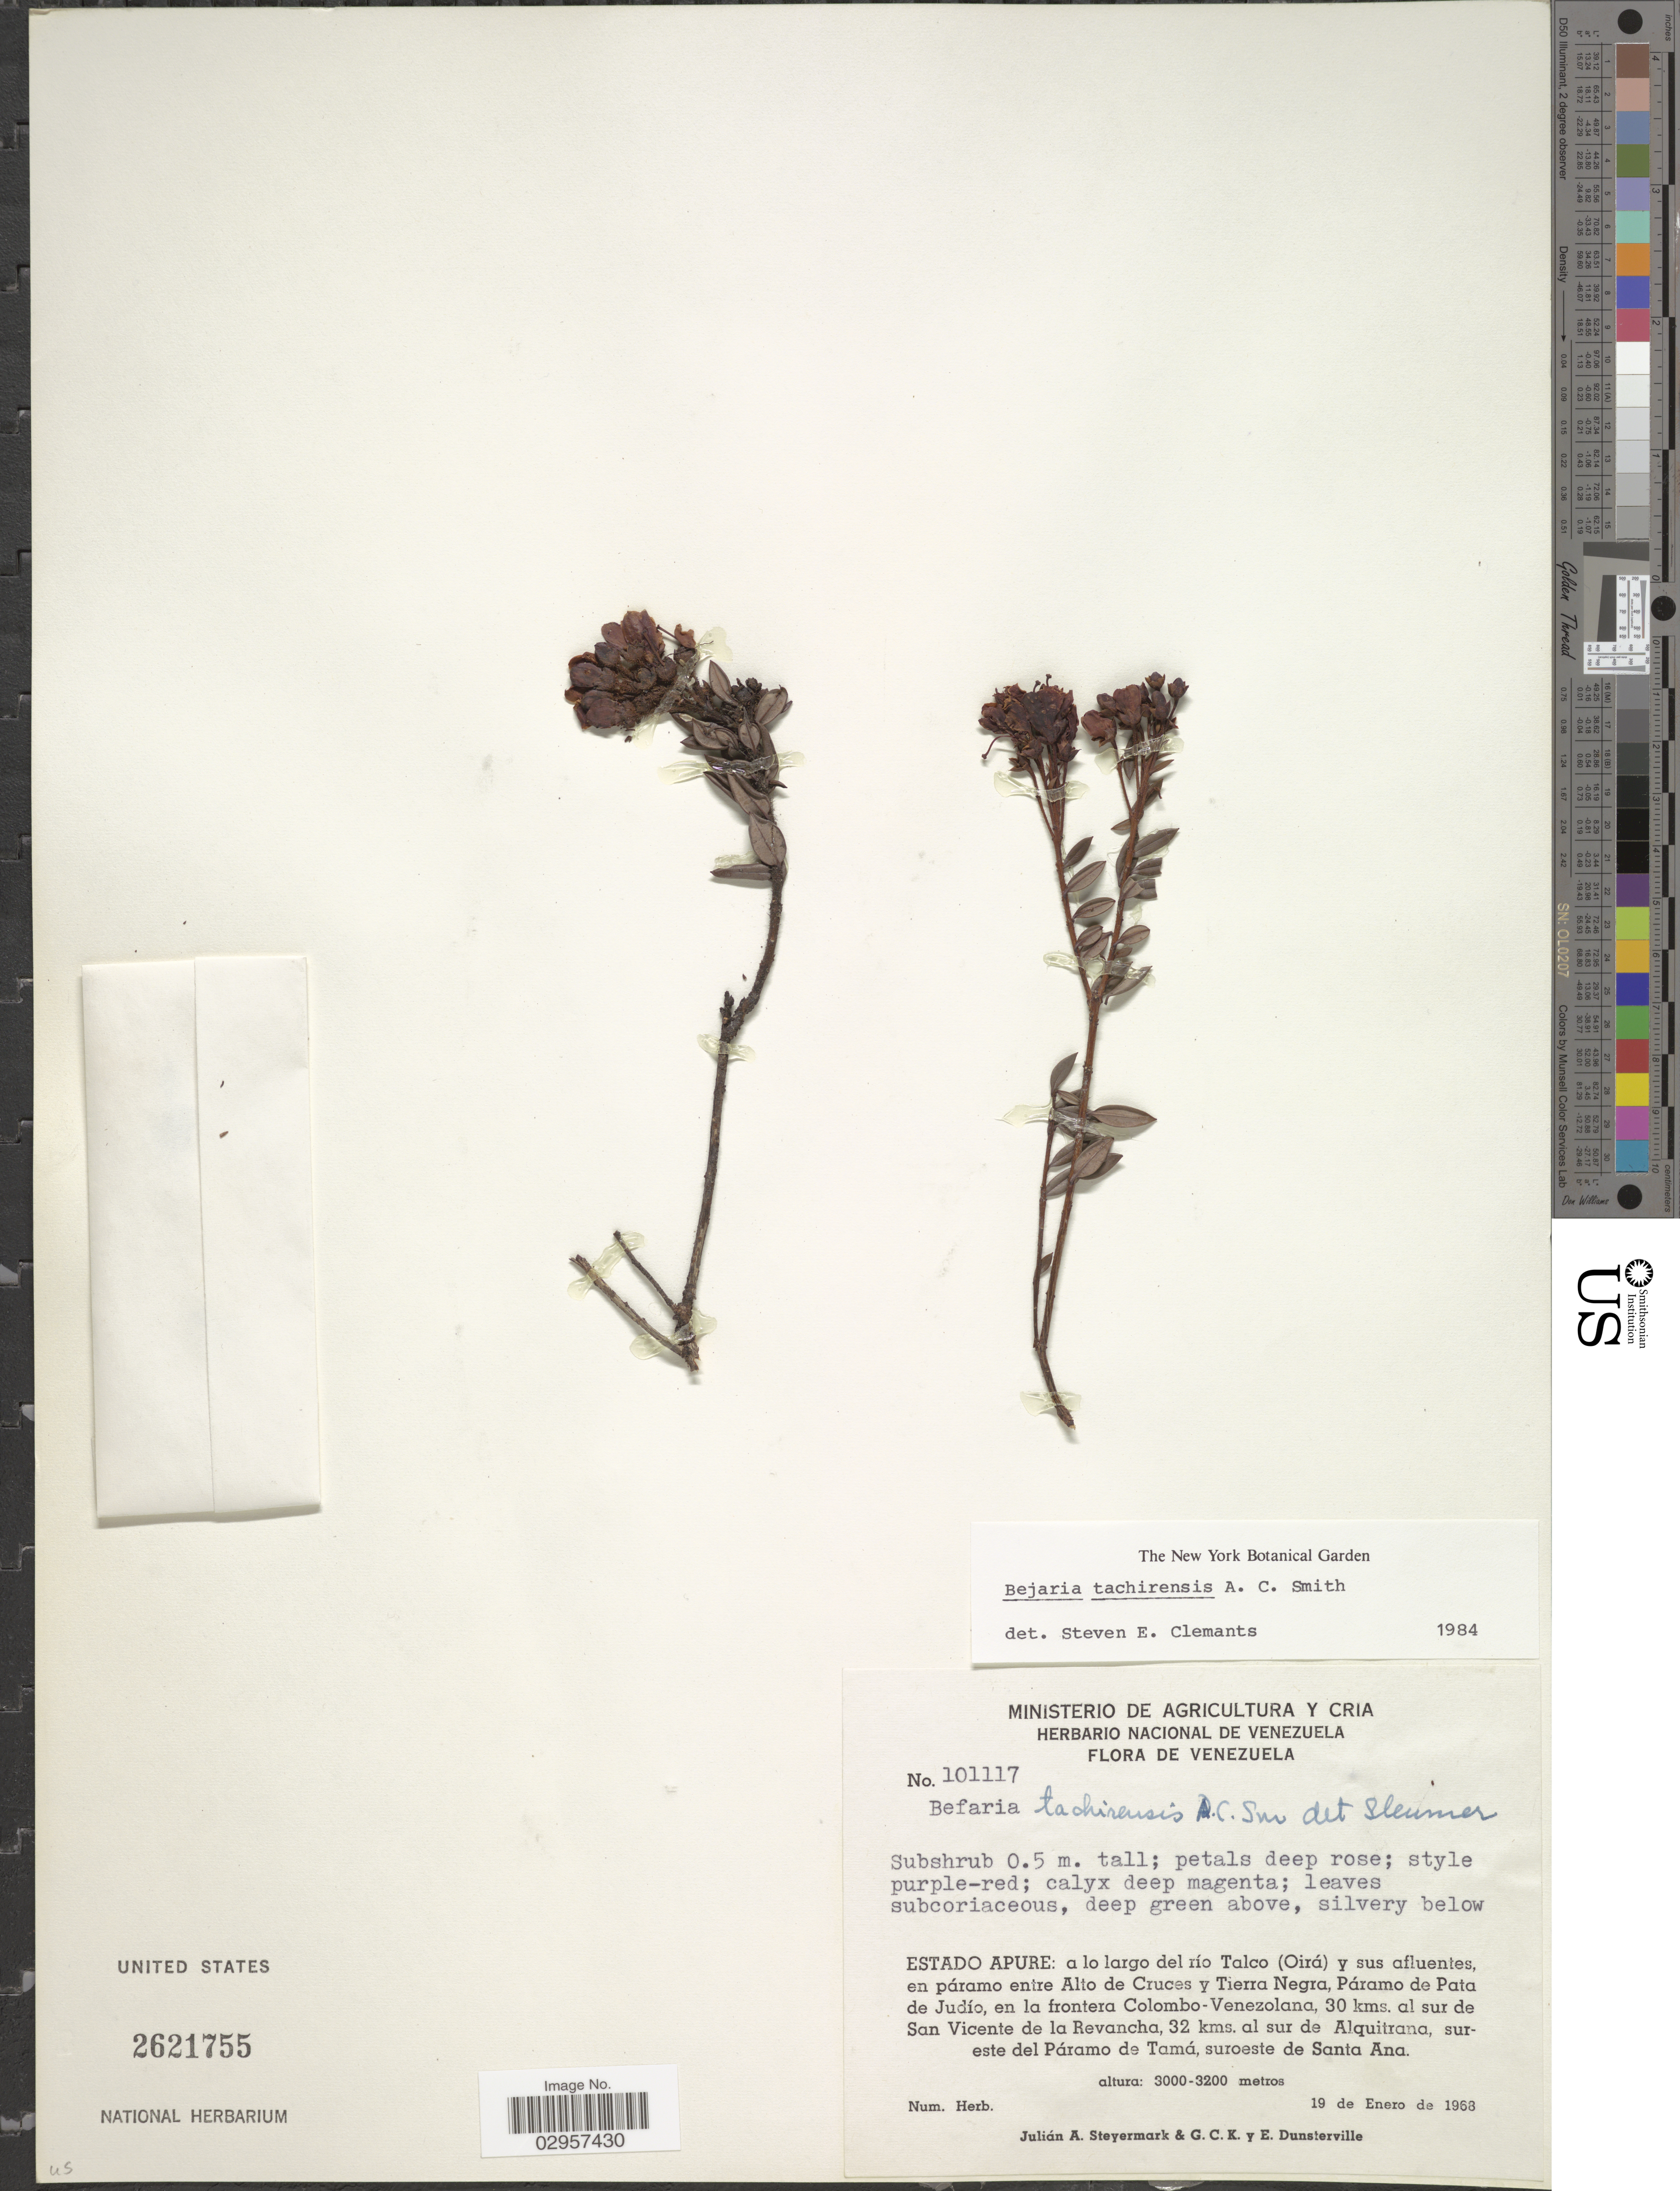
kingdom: Plantae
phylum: Tracheophyta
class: Magnoliopsida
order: Ericales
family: Ericaceae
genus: Bejaria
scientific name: Bejaria tachirensis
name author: A.C. Sm.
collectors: J. Steyermark, G. C. K. Dunsterville & E. Dunsterville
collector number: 101117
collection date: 1968-01-19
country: Venezuela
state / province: Apure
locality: A lo largo del río Talco (Oirá) y sus afluentes, en páramo entre Alto de Cruces y Tierra Negra, Páramo de Pata de Judío, en la frontera Colombo-Venezolana, 30 kms. al sur de Alquitrana, sureste del Páramo de Tamá, suroeste de Santa Ana.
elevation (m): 3000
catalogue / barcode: US 2621755